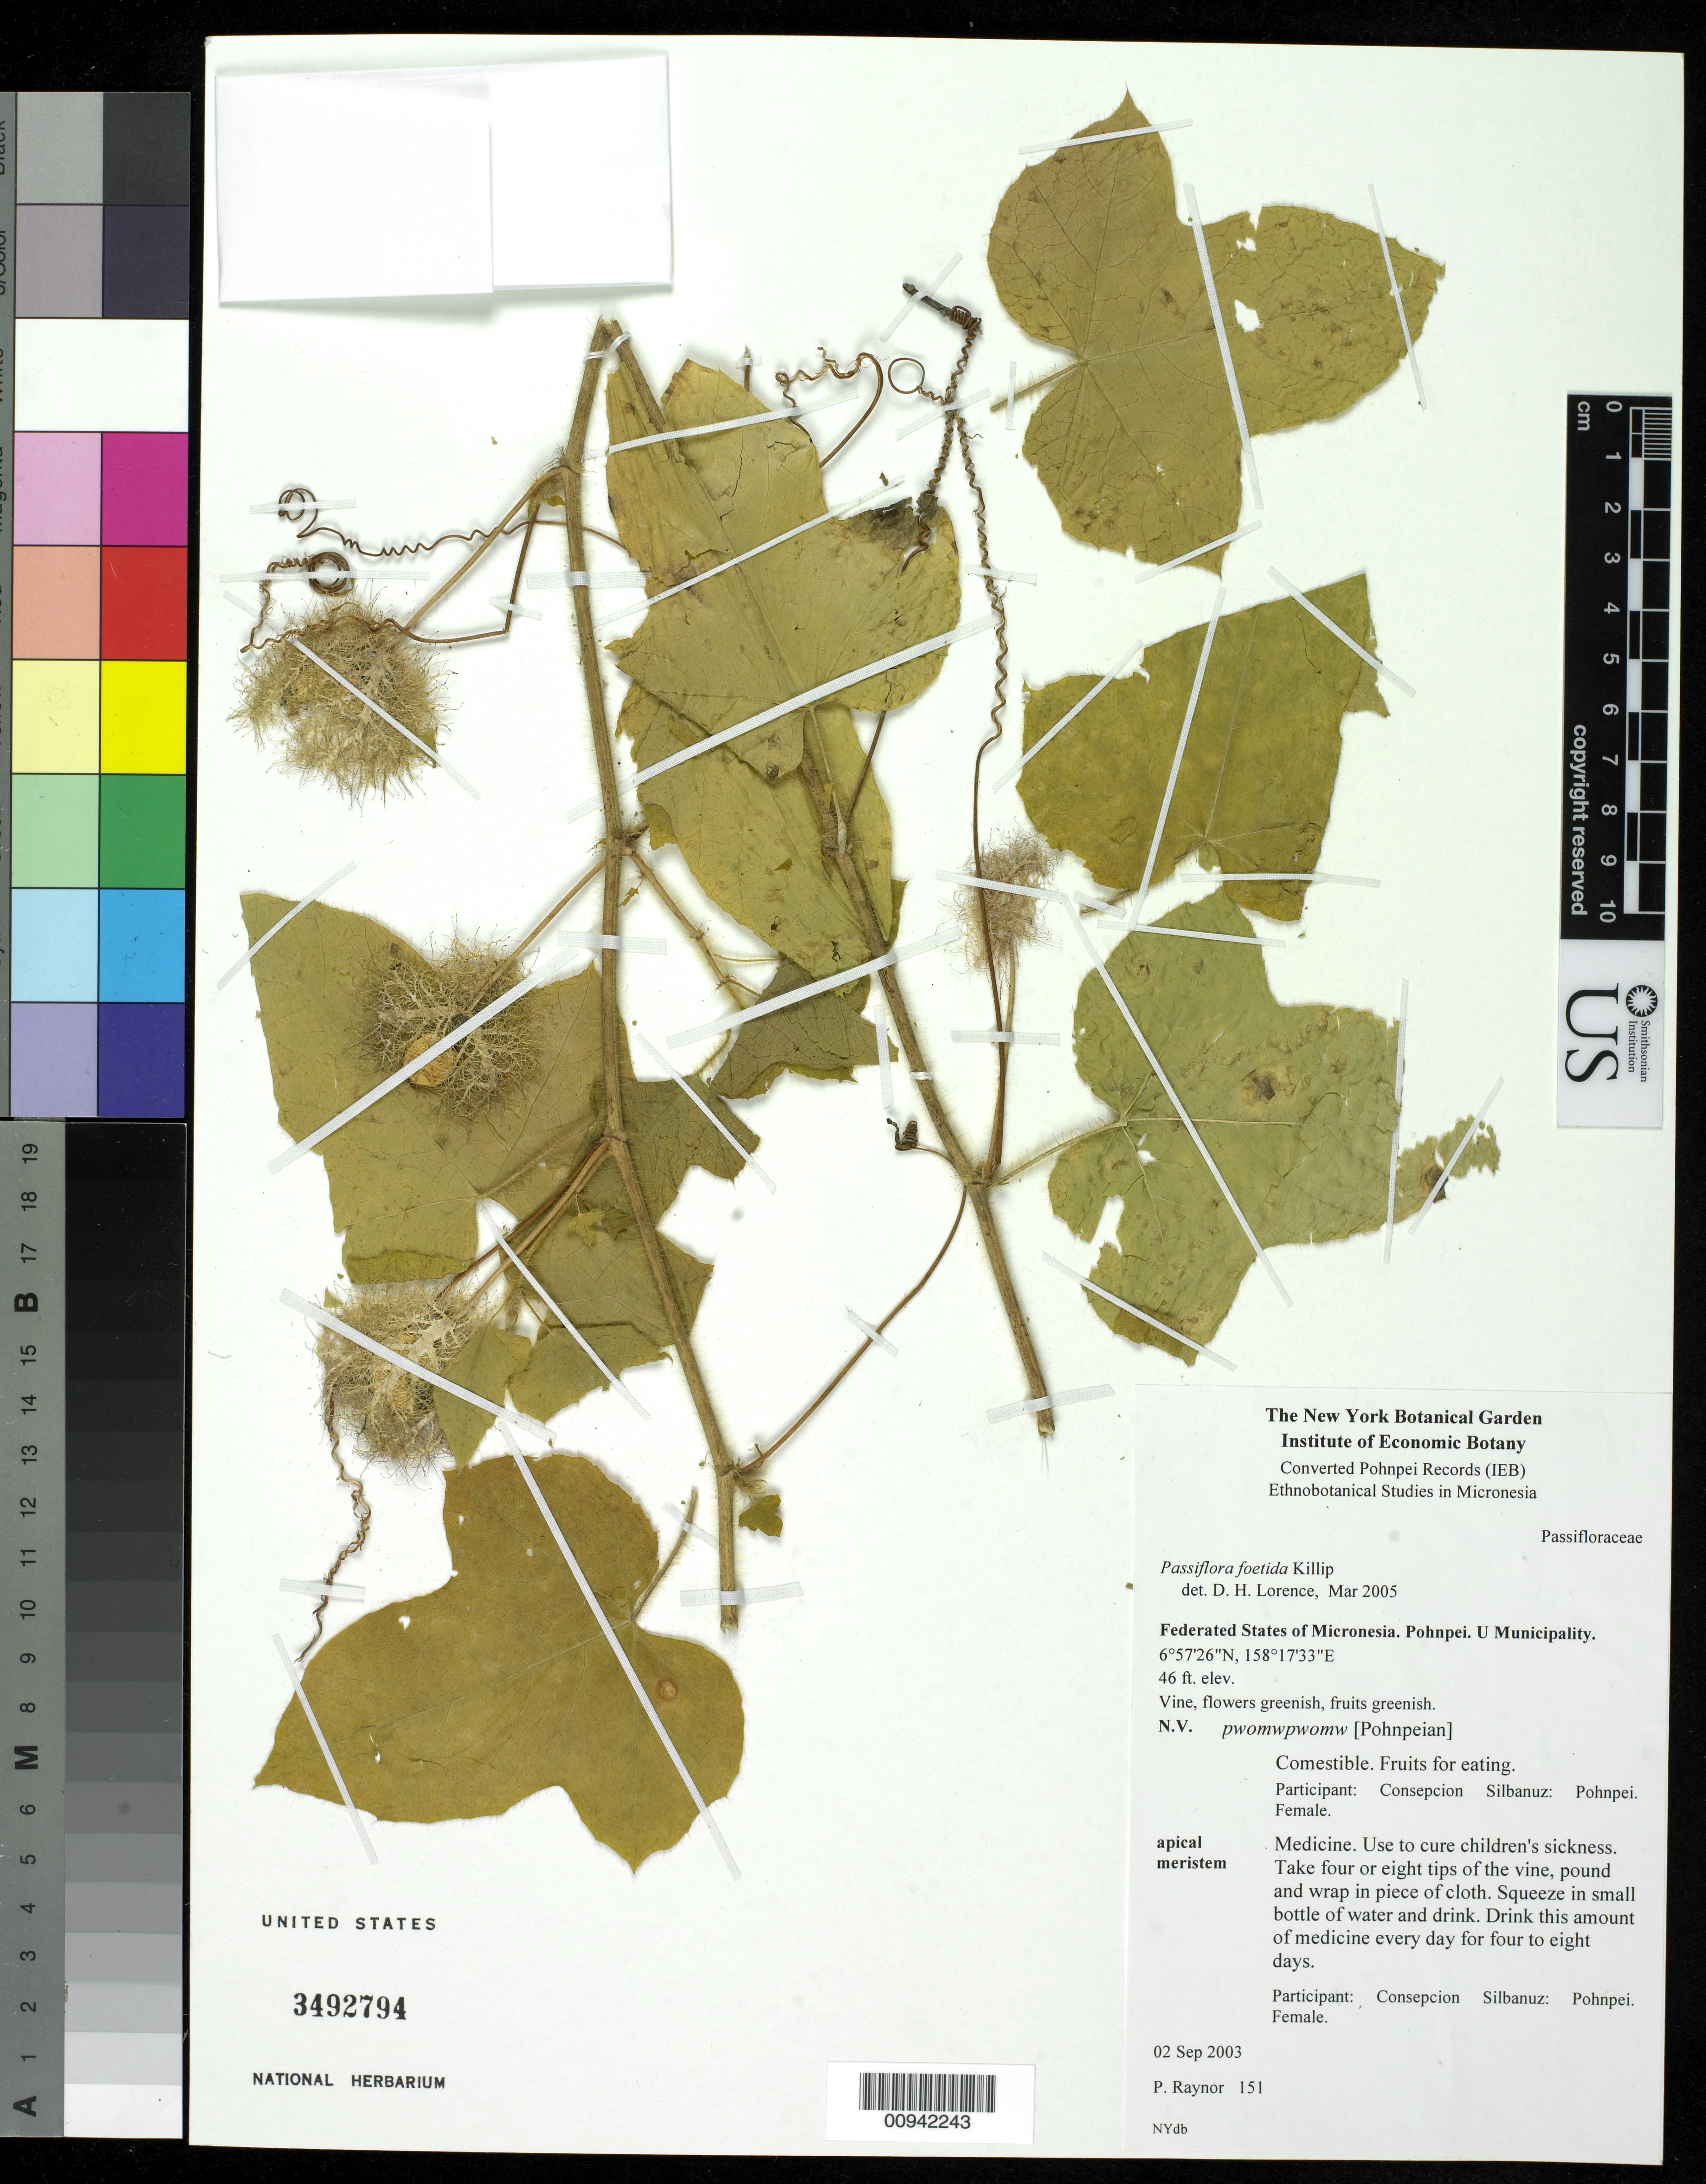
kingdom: Plantae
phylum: Tracheophyta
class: Magnoliopsida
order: Malpighiales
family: Passifloraceae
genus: Passiflora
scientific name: Passiflora foetida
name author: L.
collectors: P. Raynor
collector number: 151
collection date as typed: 02 Sep 2003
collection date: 2003-09-02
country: Micronesia, Federated States of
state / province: Pohnpei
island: Pohnpei [Ponape]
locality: U Municipality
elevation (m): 14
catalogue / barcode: US 3492794